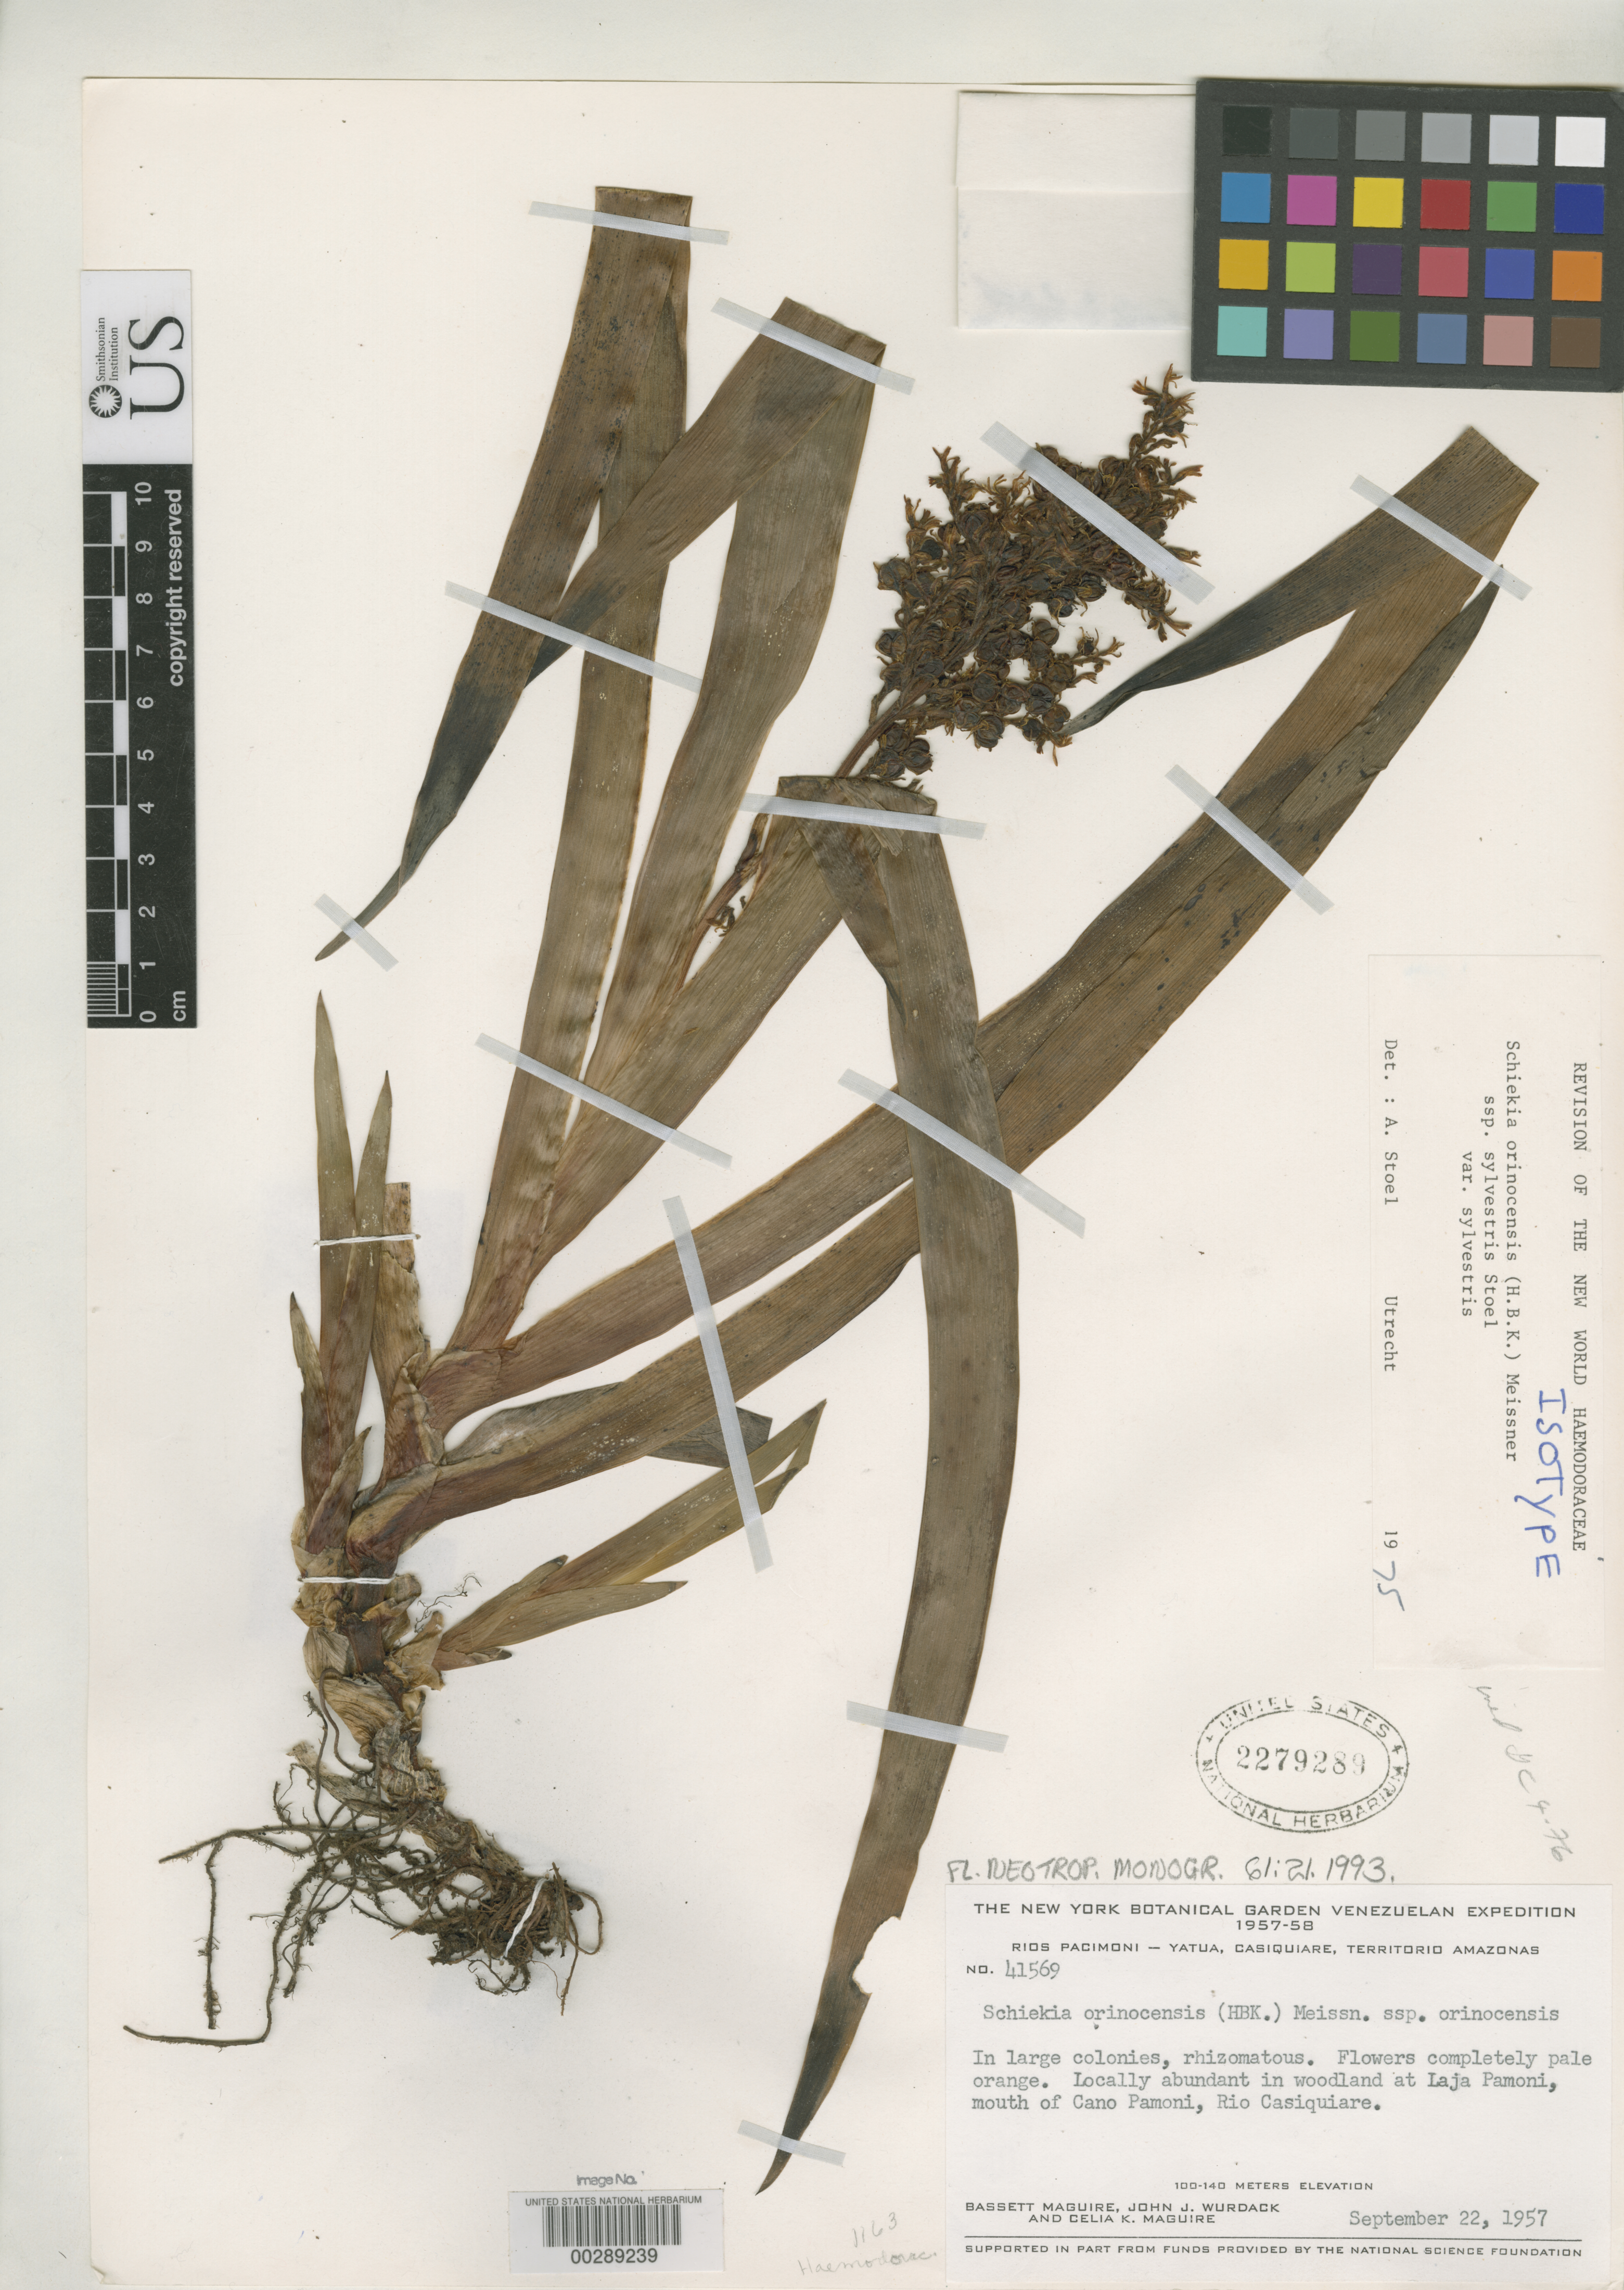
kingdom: Plantae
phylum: Tracheophyta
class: Liliopsida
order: Commelinales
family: Haemodoraceae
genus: Schiekia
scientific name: Schiekia orinocensis var. sylvestris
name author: Stoel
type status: Isotype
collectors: B. Maguire, J. J. Wurdack & C. K. Maguire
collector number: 41569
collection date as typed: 22 Sep 1957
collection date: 1957-09-22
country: Venezuela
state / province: Amazonas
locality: Woodland at Laja Pamoni, mouth of Cano Pamoni, Rio Casiquiare, Rios Pacimoni - Yatua.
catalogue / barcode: US 2279289